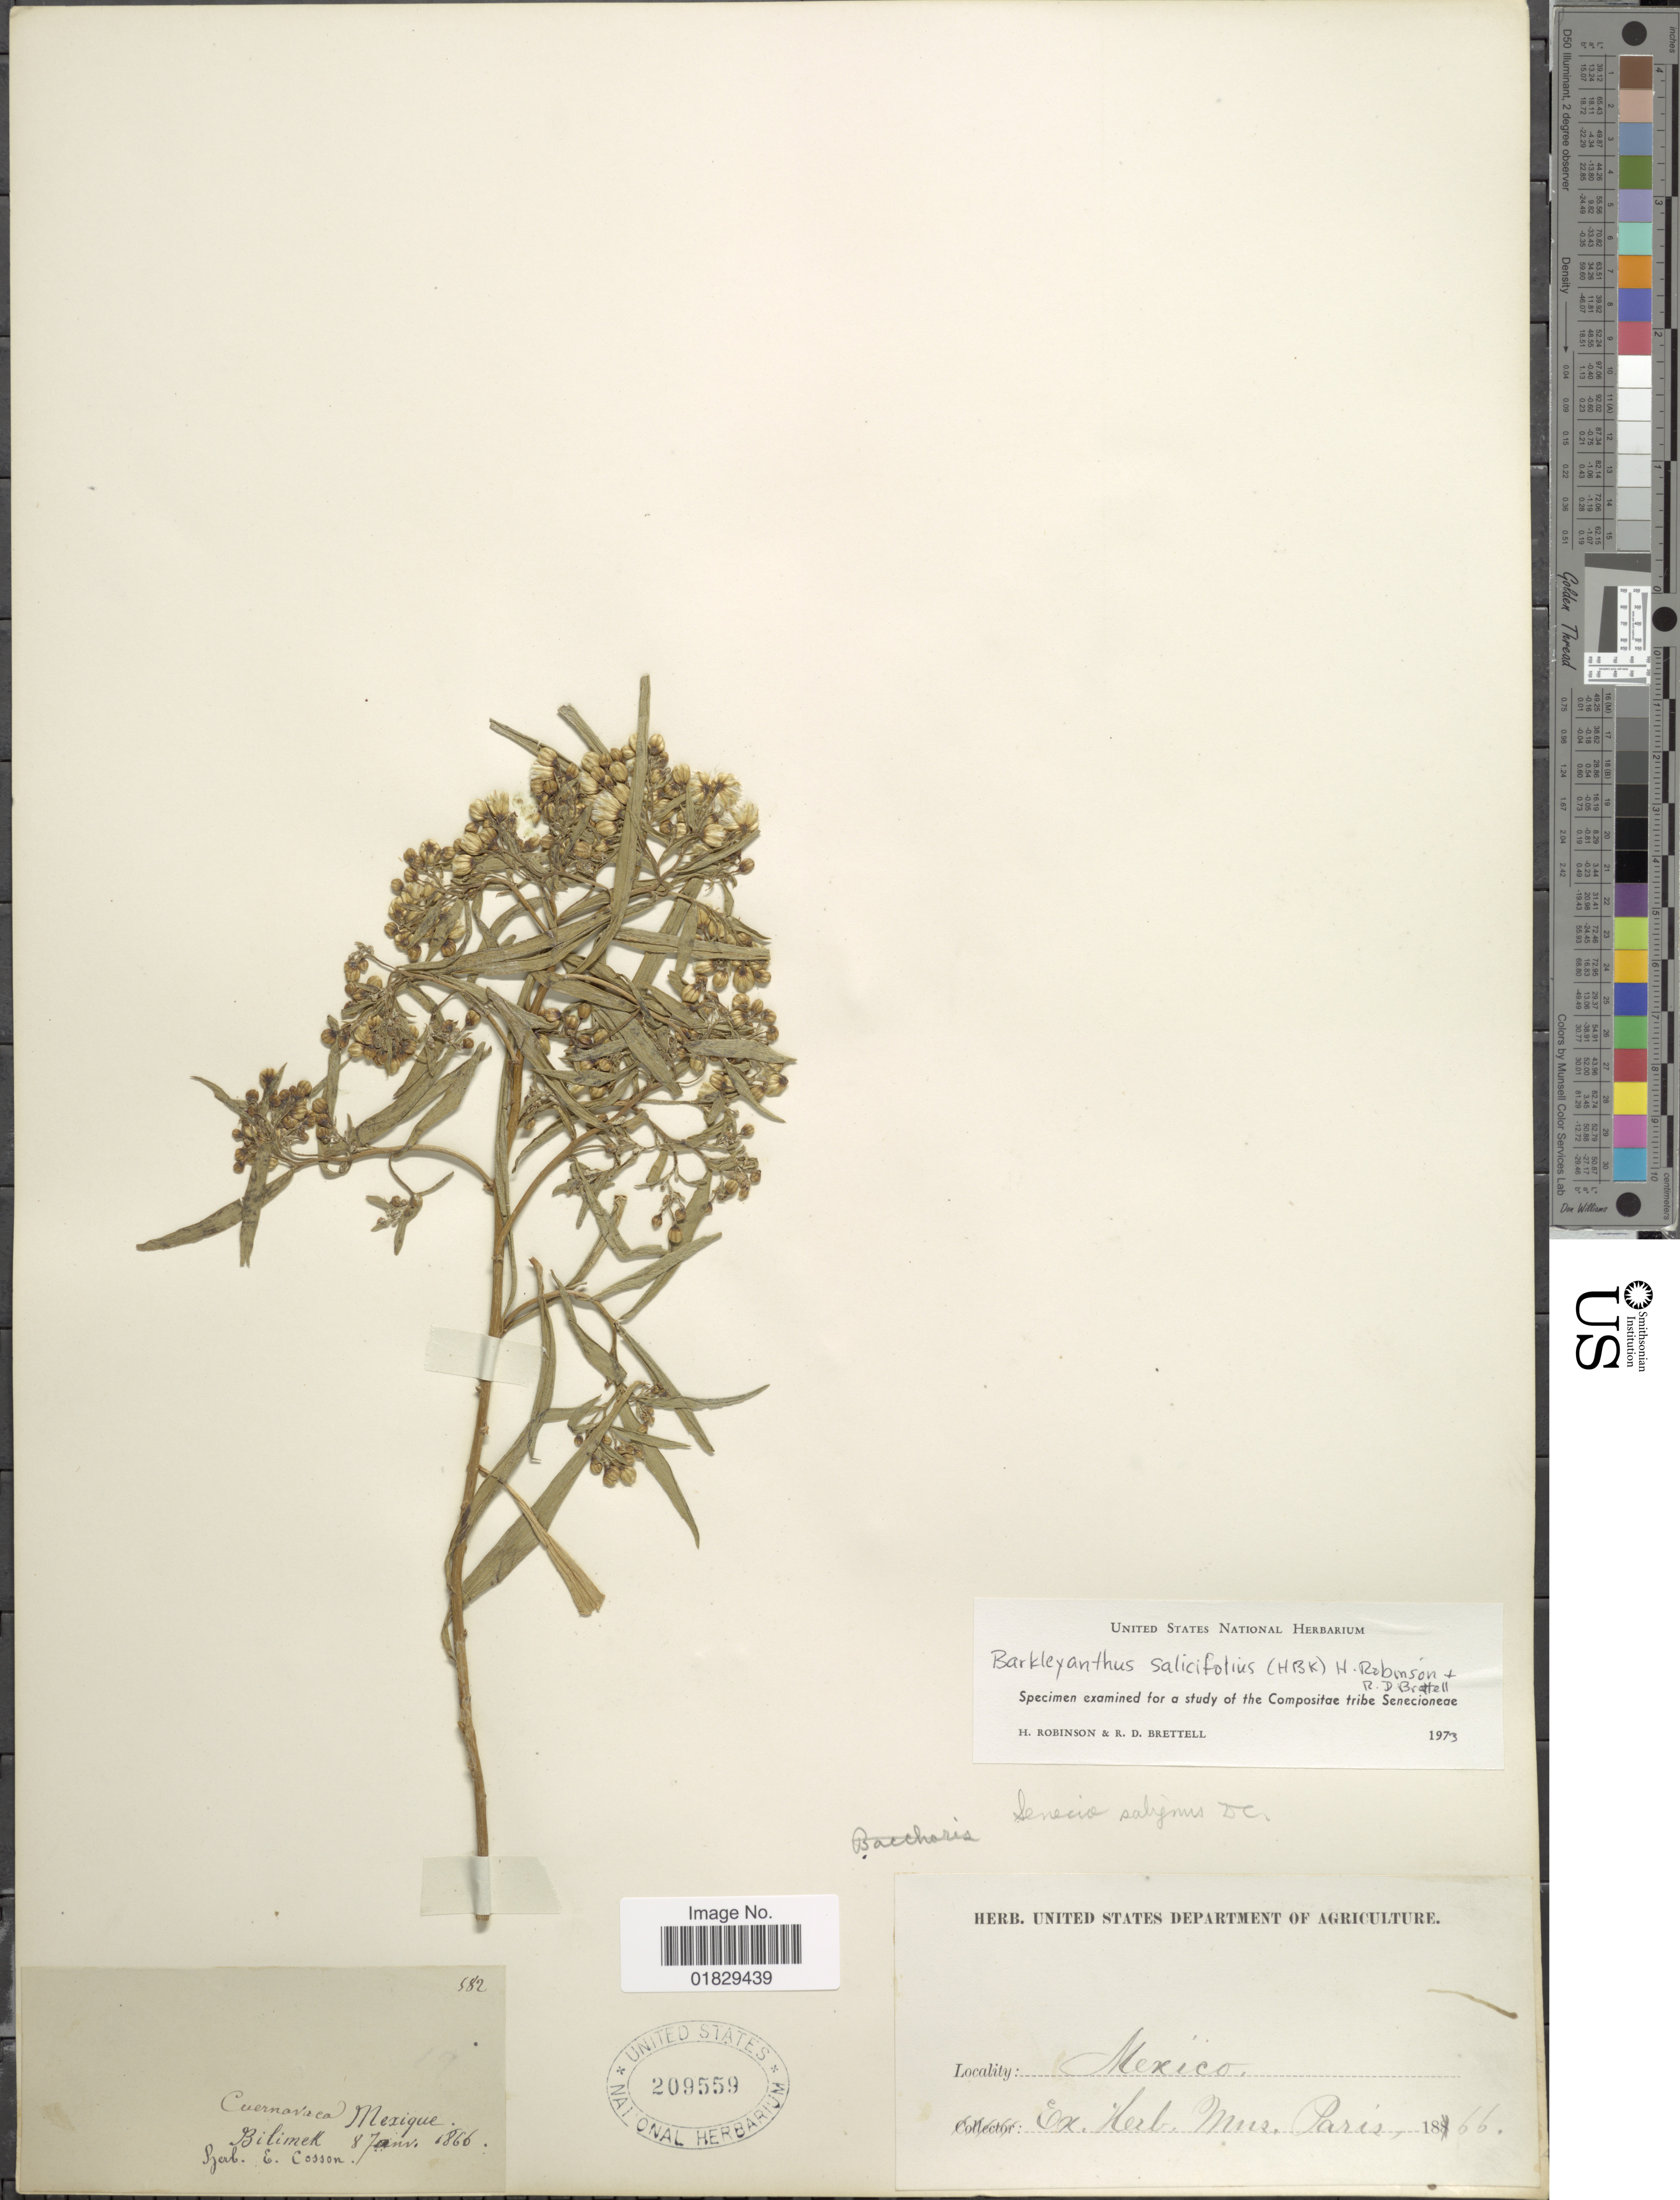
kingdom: Plantae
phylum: Tracheophyta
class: Magnoliopsida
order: Asterales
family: Asteraceae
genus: Barkleyanthus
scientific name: Barkleyanthus salicifolius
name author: (Kunth) H. Rob. & Brettell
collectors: -. Bilimek & ex herb. E. Cosson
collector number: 582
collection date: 1866-01-08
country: Mexico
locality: Cuernavaca Mexique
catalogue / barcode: US 209559